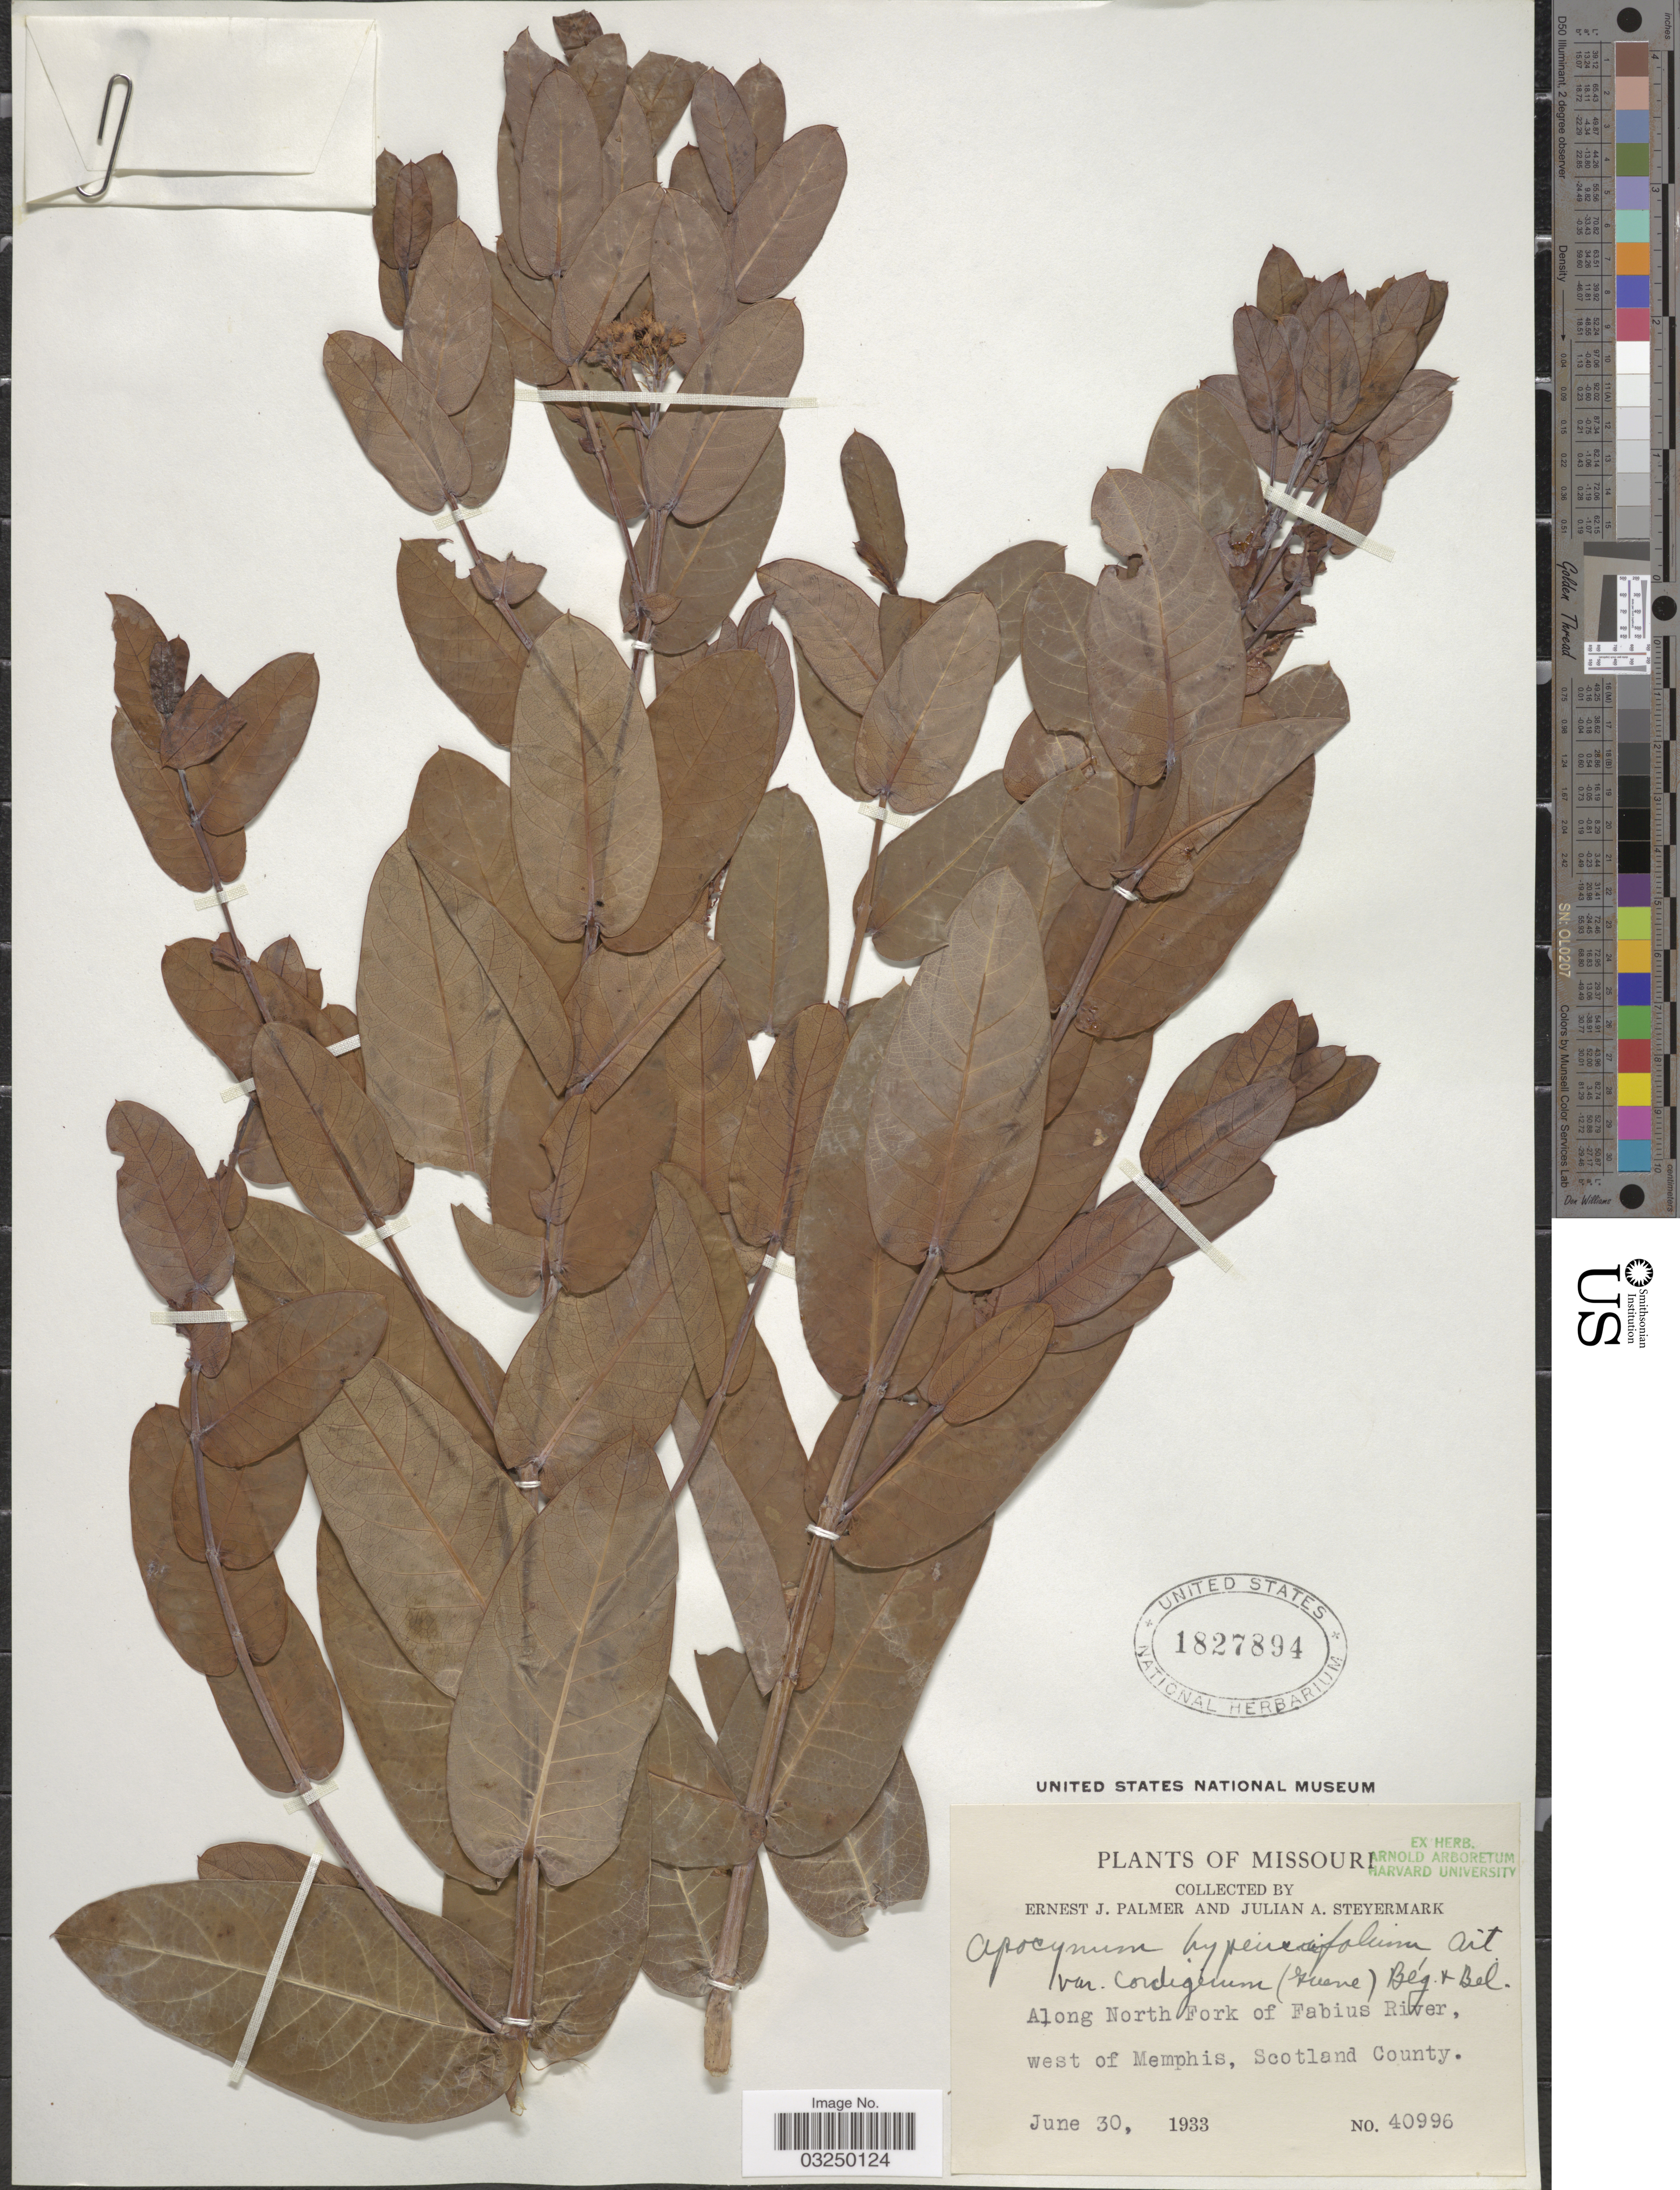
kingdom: Plantae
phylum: Tracheophyta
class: Magnoliopsida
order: Gentianales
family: Apocynaceae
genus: Apocynum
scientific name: Apocynum sibiricum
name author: Jacq.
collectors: E. J. Palmer & J. Steyermark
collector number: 40996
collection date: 1933-06-30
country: United States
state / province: Missouri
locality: Along North Fork of Fabius River, west of Memphis, Scotland County.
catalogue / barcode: US 1827894